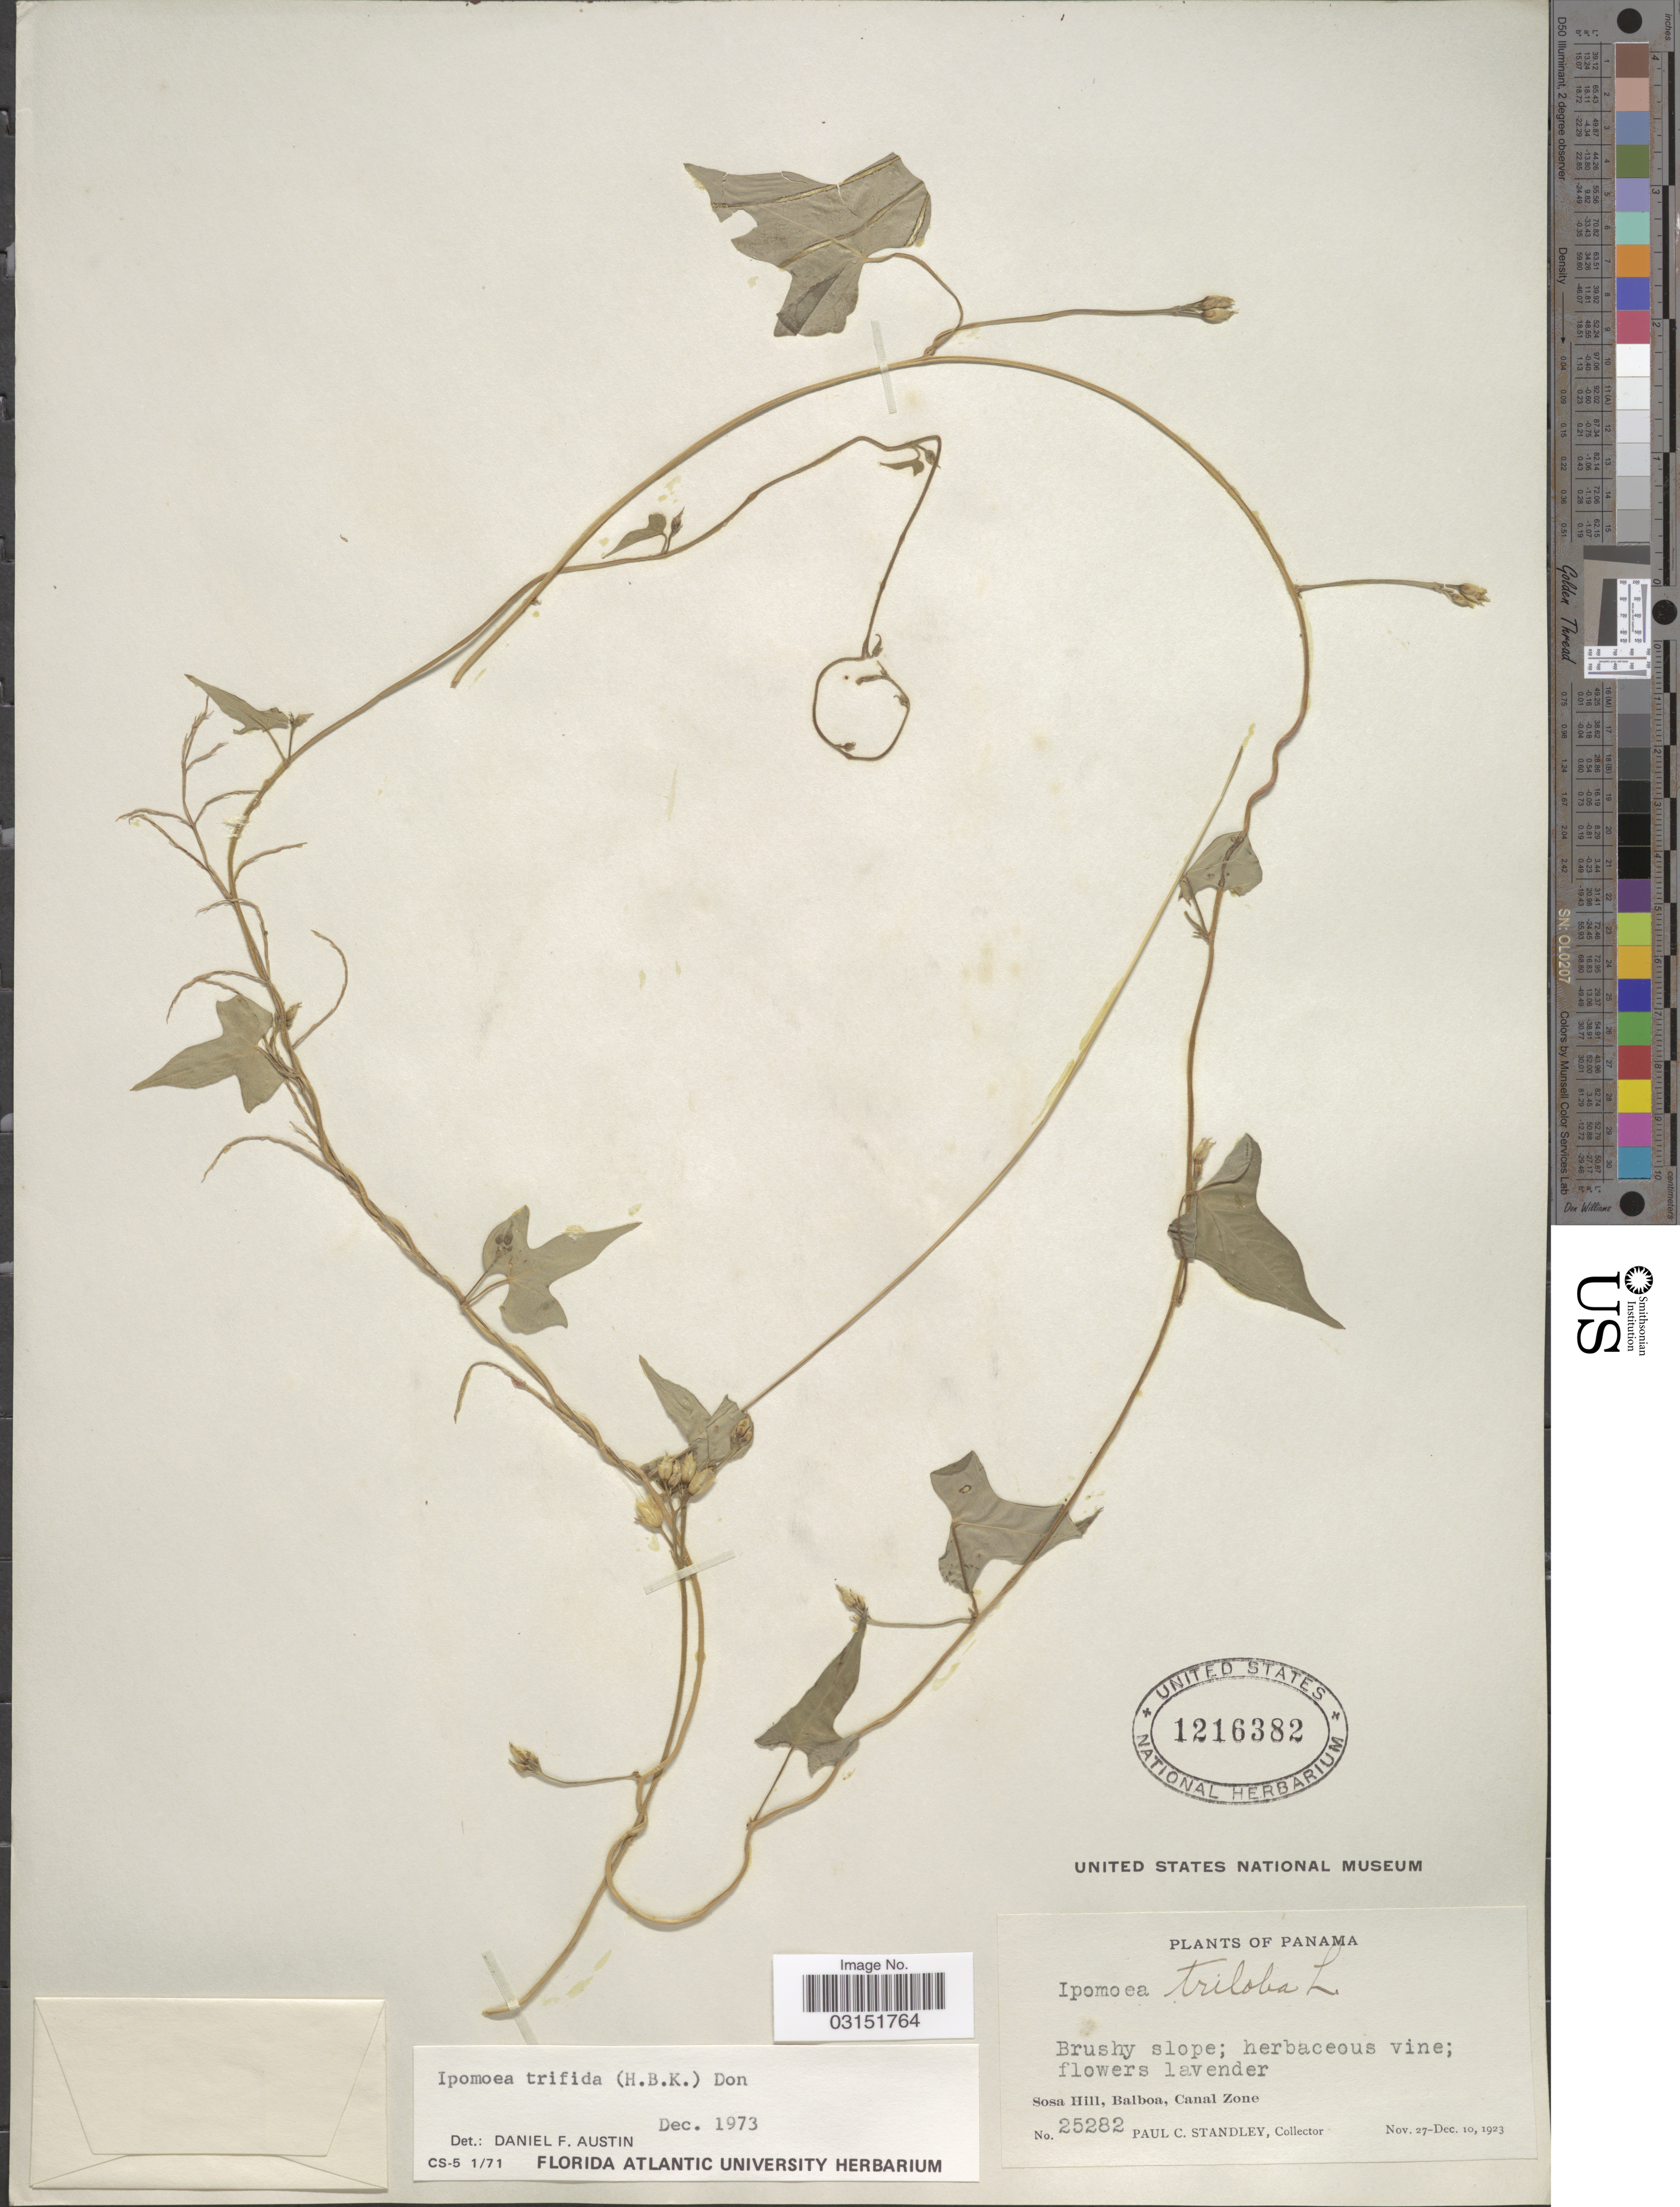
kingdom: Plantae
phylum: Tracheophyta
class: Magnoliopsida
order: Solanales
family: Convolvulaceae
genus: Ipomoea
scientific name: Ipomoea trifida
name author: (Kunth) G. Don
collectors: P. C. Standley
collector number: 25282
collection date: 1923-11-27/1923-12-10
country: Panama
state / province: Colón / Panamá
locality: Sosa Hill, Balboa, Canal Zone.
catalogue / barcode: US 1216382